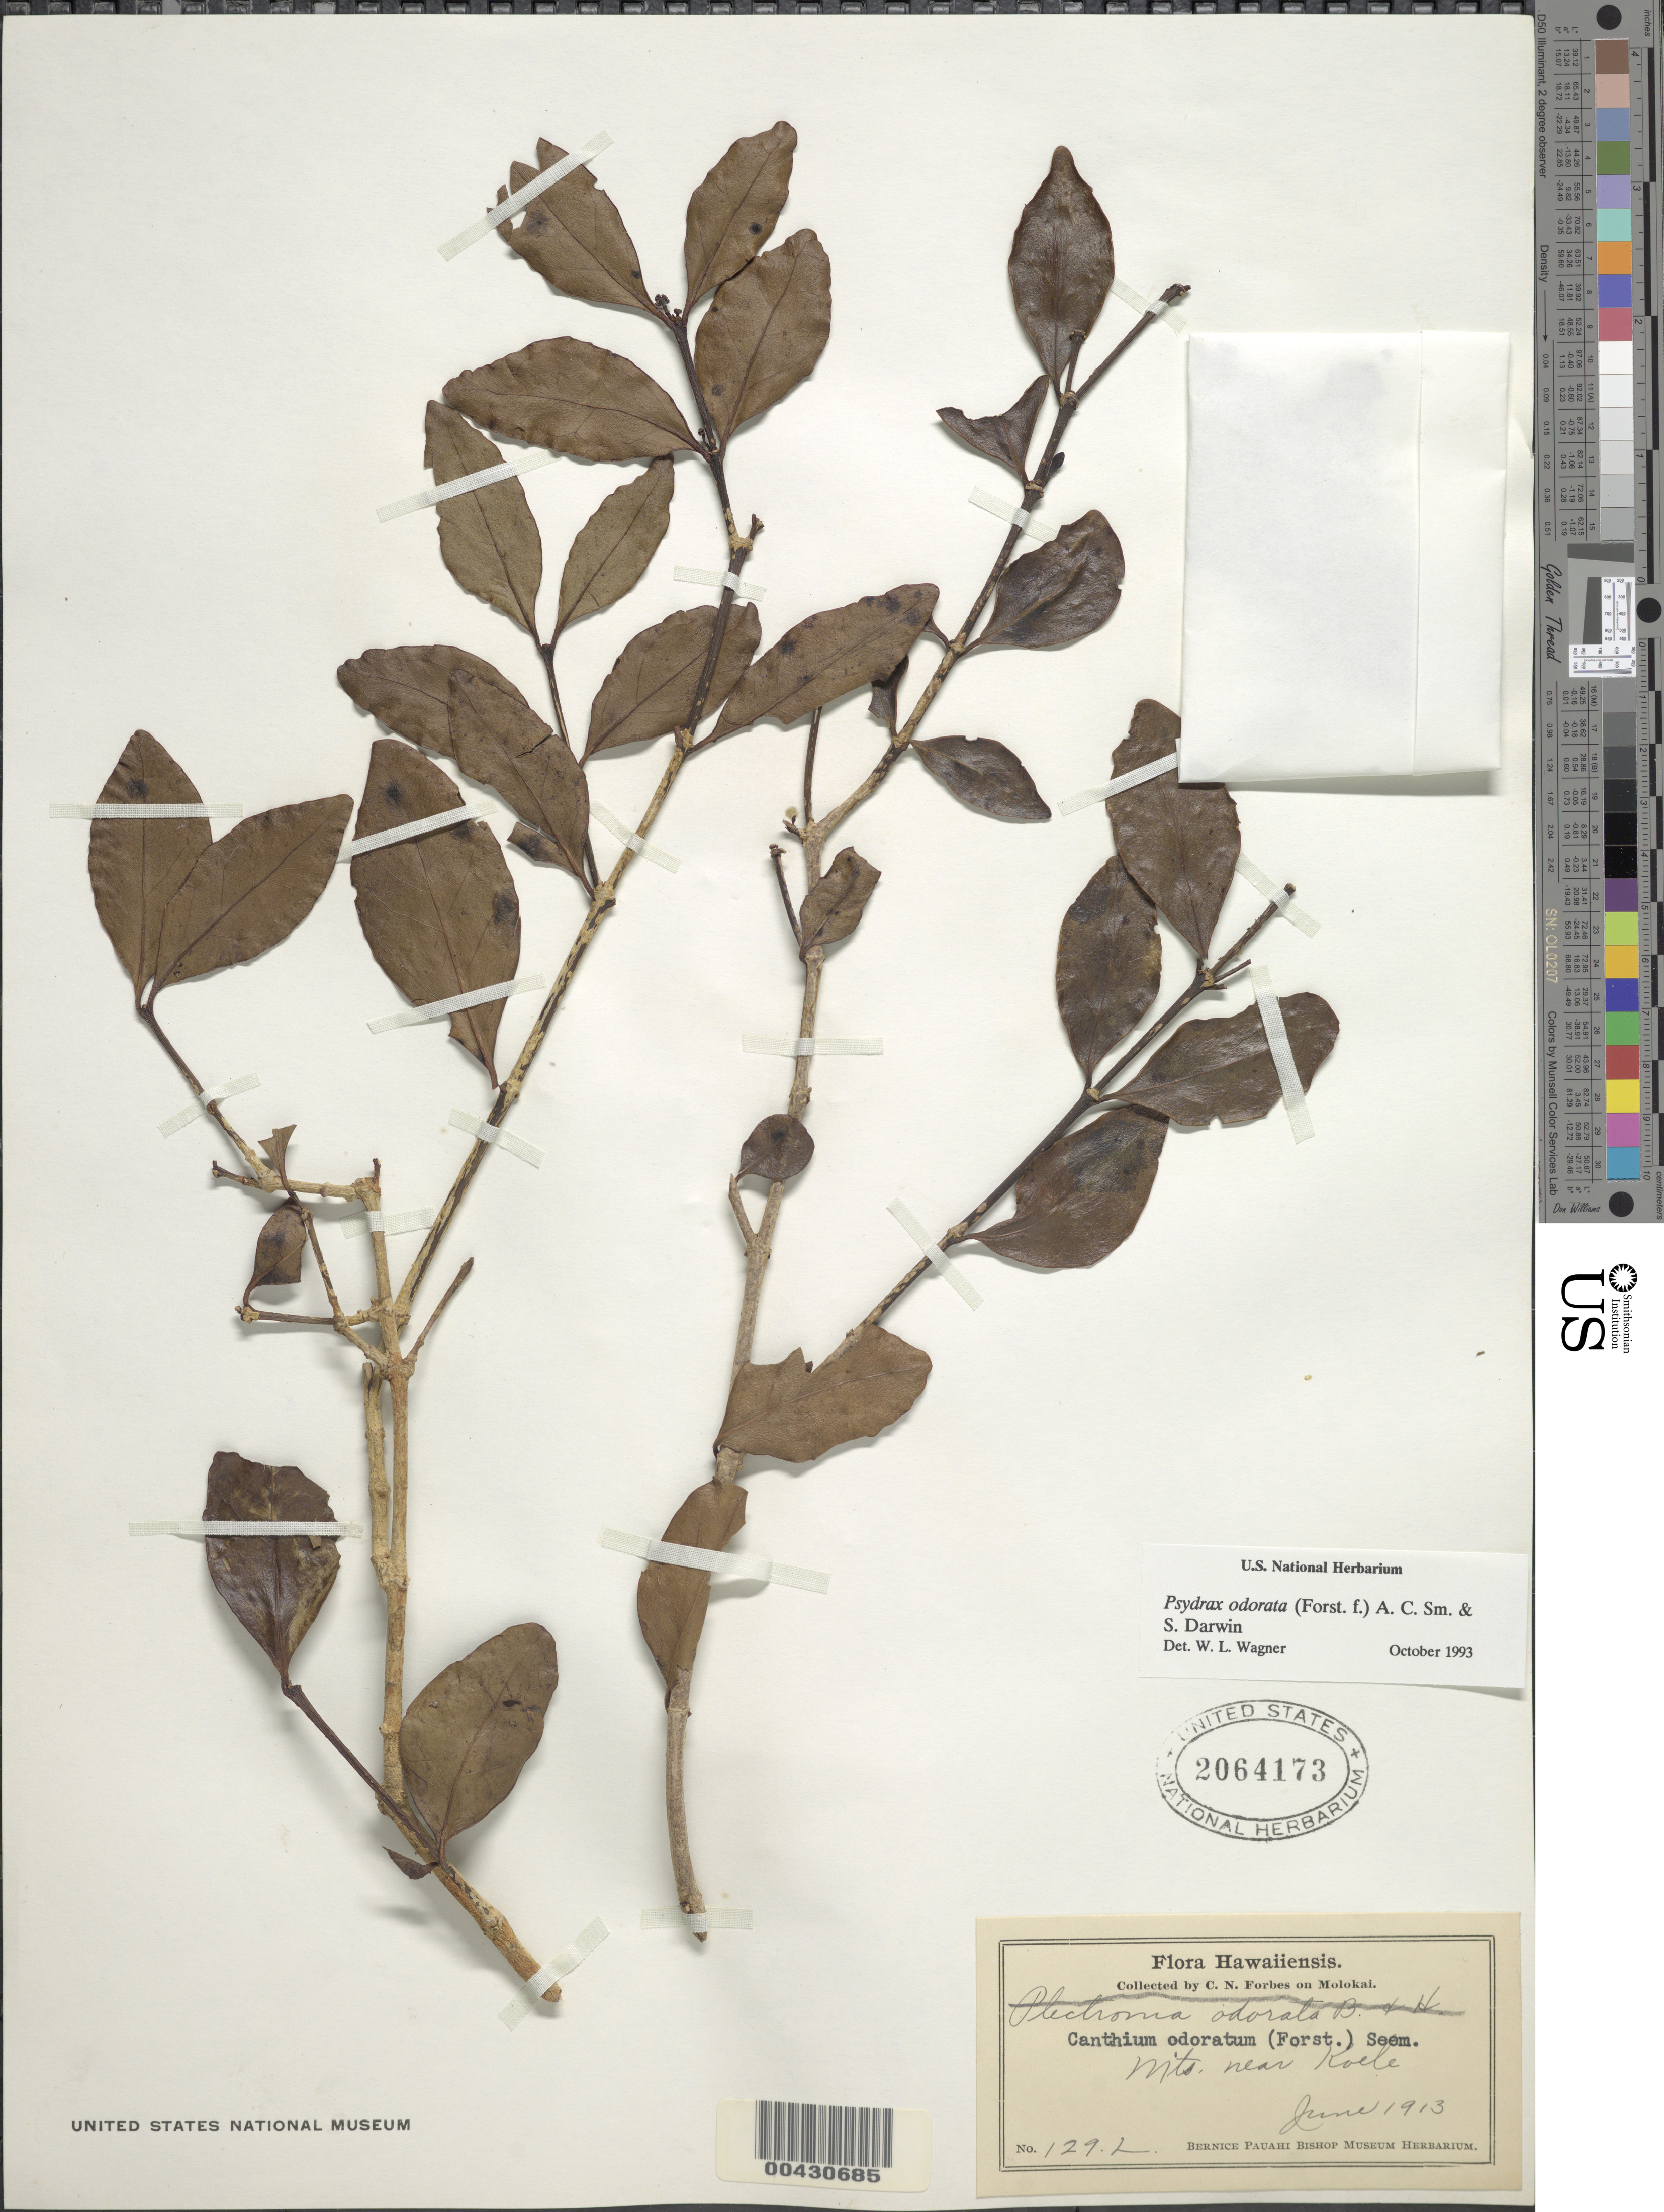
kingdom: Plantae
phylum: Tracheophyta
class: Magnoliopsida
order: Gentianales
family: Rubiaceae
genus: Psydrax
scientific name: Psydrax odorata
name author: (G. Forst.) A.C. Sm. & S.P. Darwin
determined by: Wagner, W. L., (BOT), Smithsonian Institution - National Museum of Natural History (UNITED STATES)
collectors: C. N. Forbes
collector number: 129.L.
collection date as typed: Jun 1913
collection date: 1913-06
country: United States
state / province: Hawaii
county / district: Maui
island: Lana'i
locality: Mountains near Koele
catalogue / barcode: US 2064173